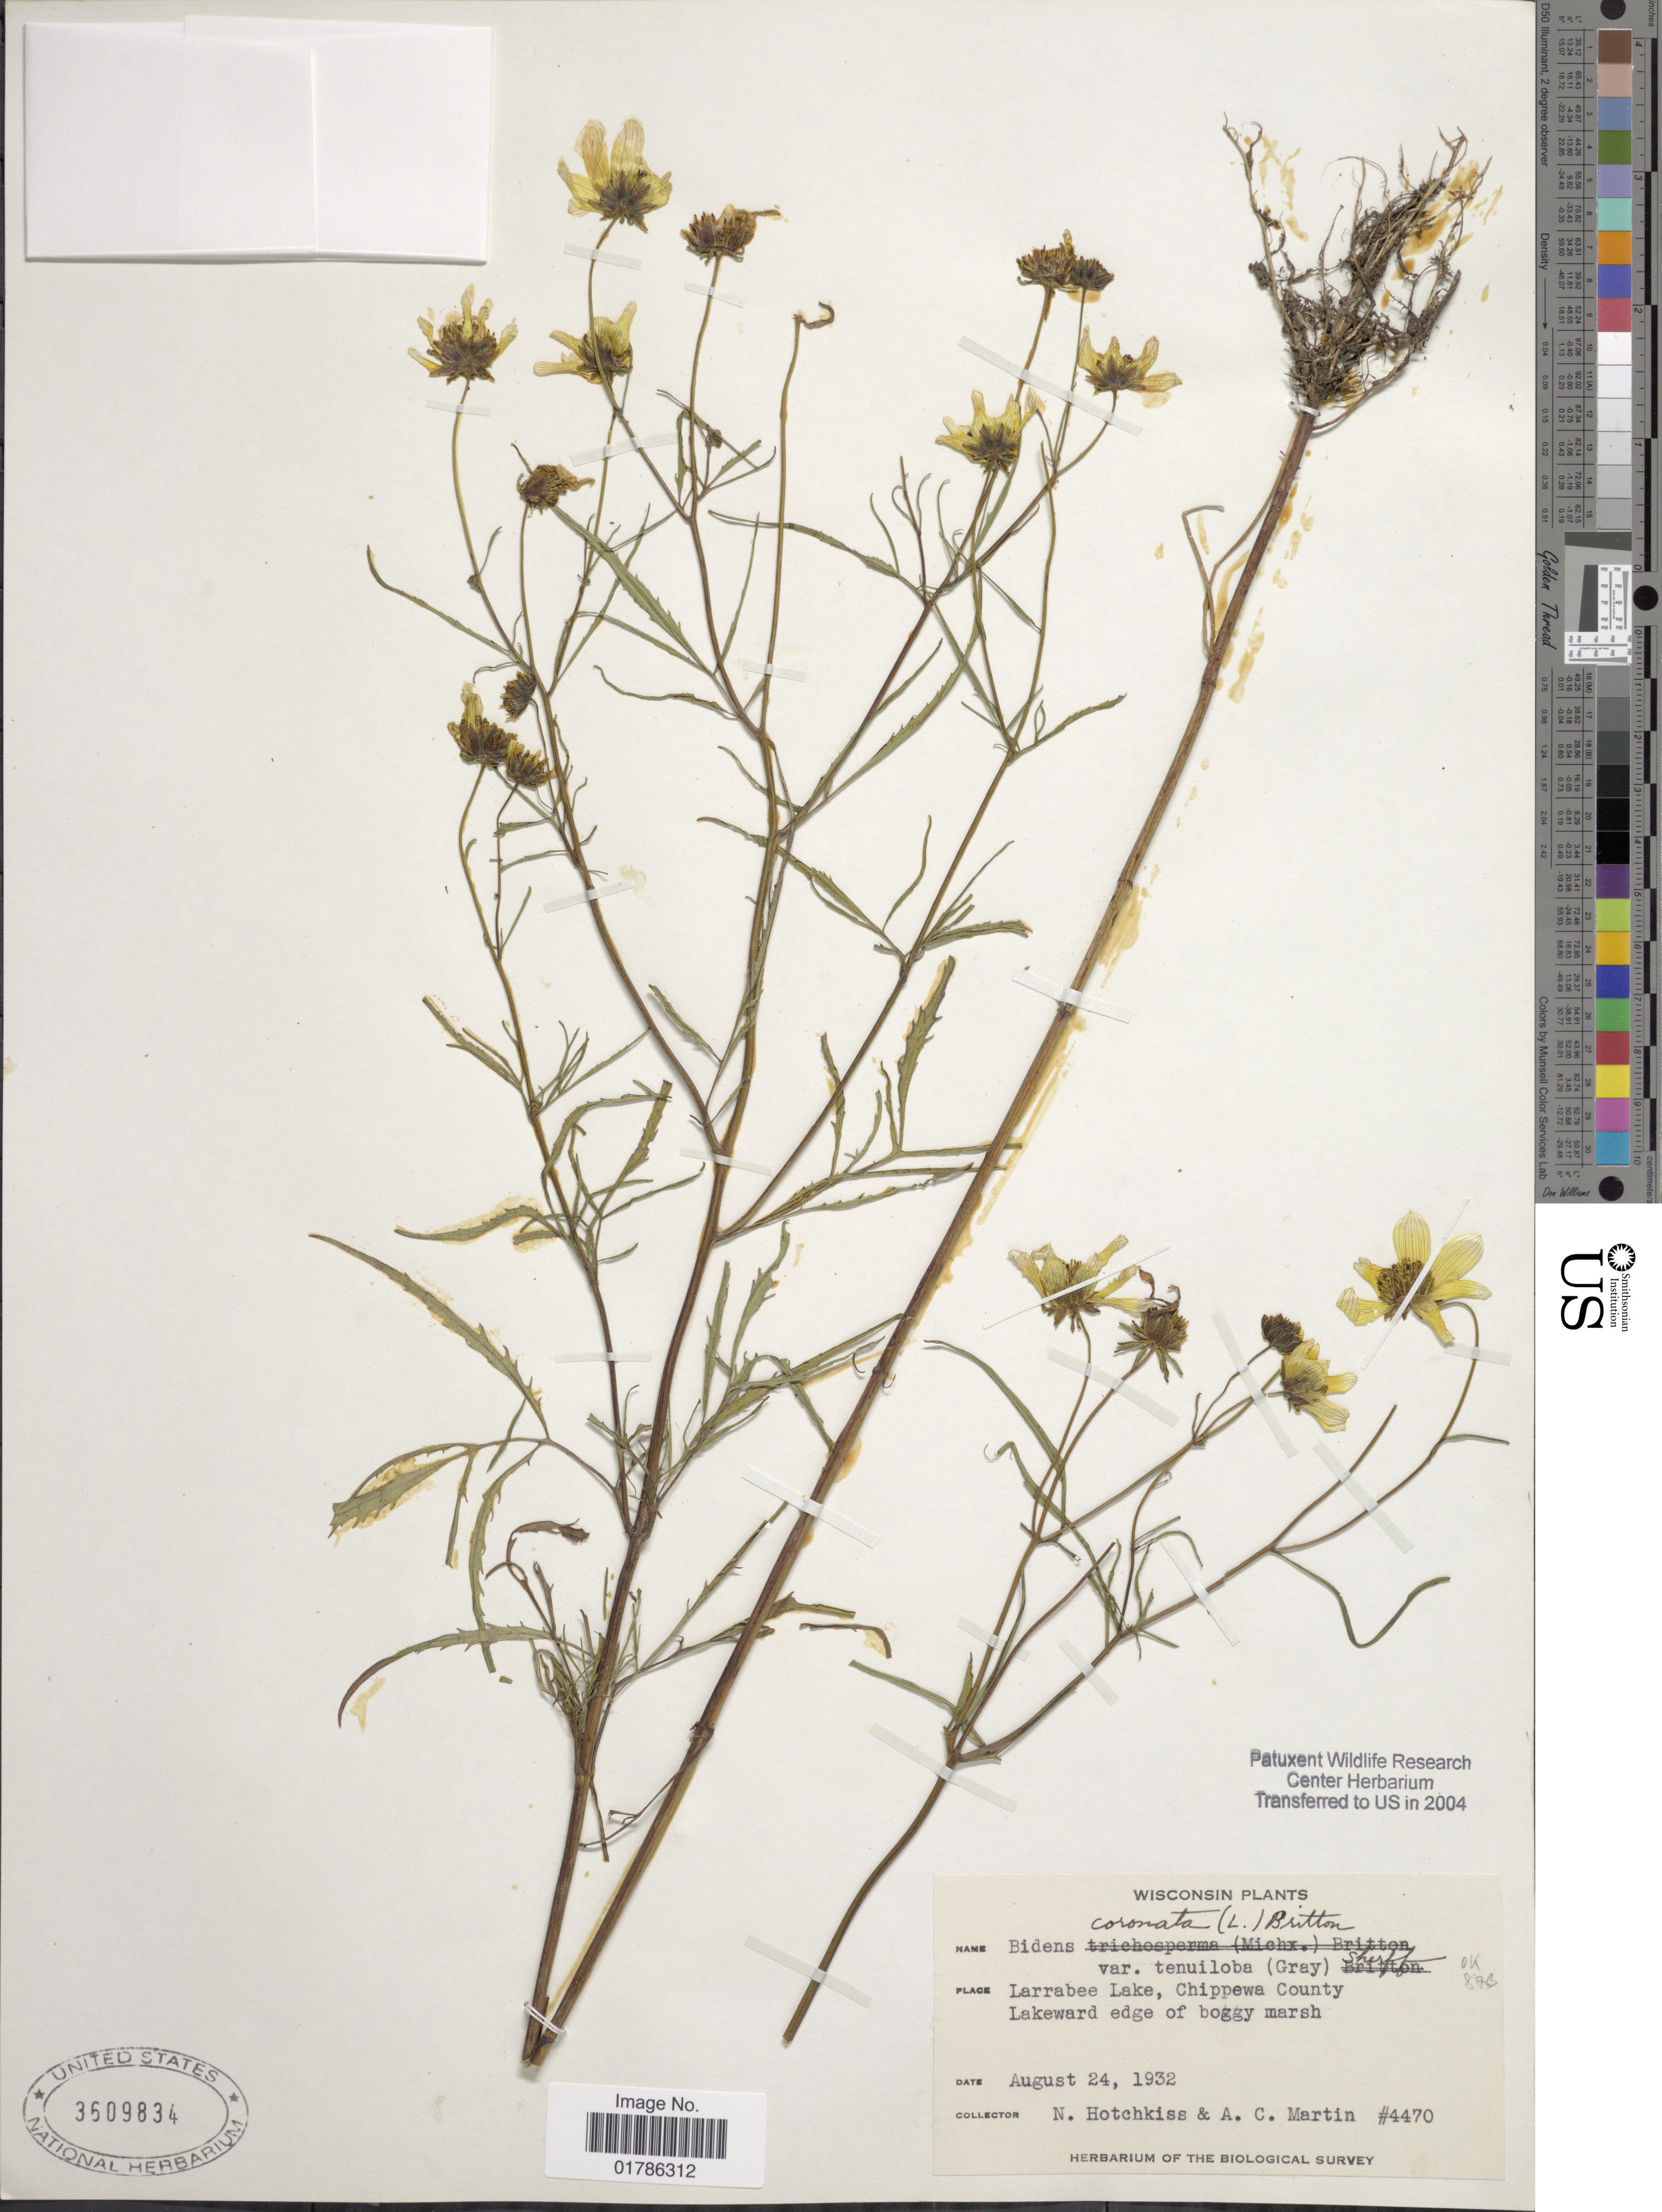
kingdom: Plantae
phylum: Tracheophyta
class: Magnoliopsida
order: Asterales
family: Asteraceae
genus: Bidens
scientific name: Bidens coronata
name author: (L.) Britton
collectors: N. Hotchkiss & A. C. Martin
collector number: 4470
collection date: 1932-08-24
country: United States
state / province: Wisconsin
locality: Larrabee Lake, Chippewa County, Lakeward edge of boggy march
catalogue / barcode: US 3509834